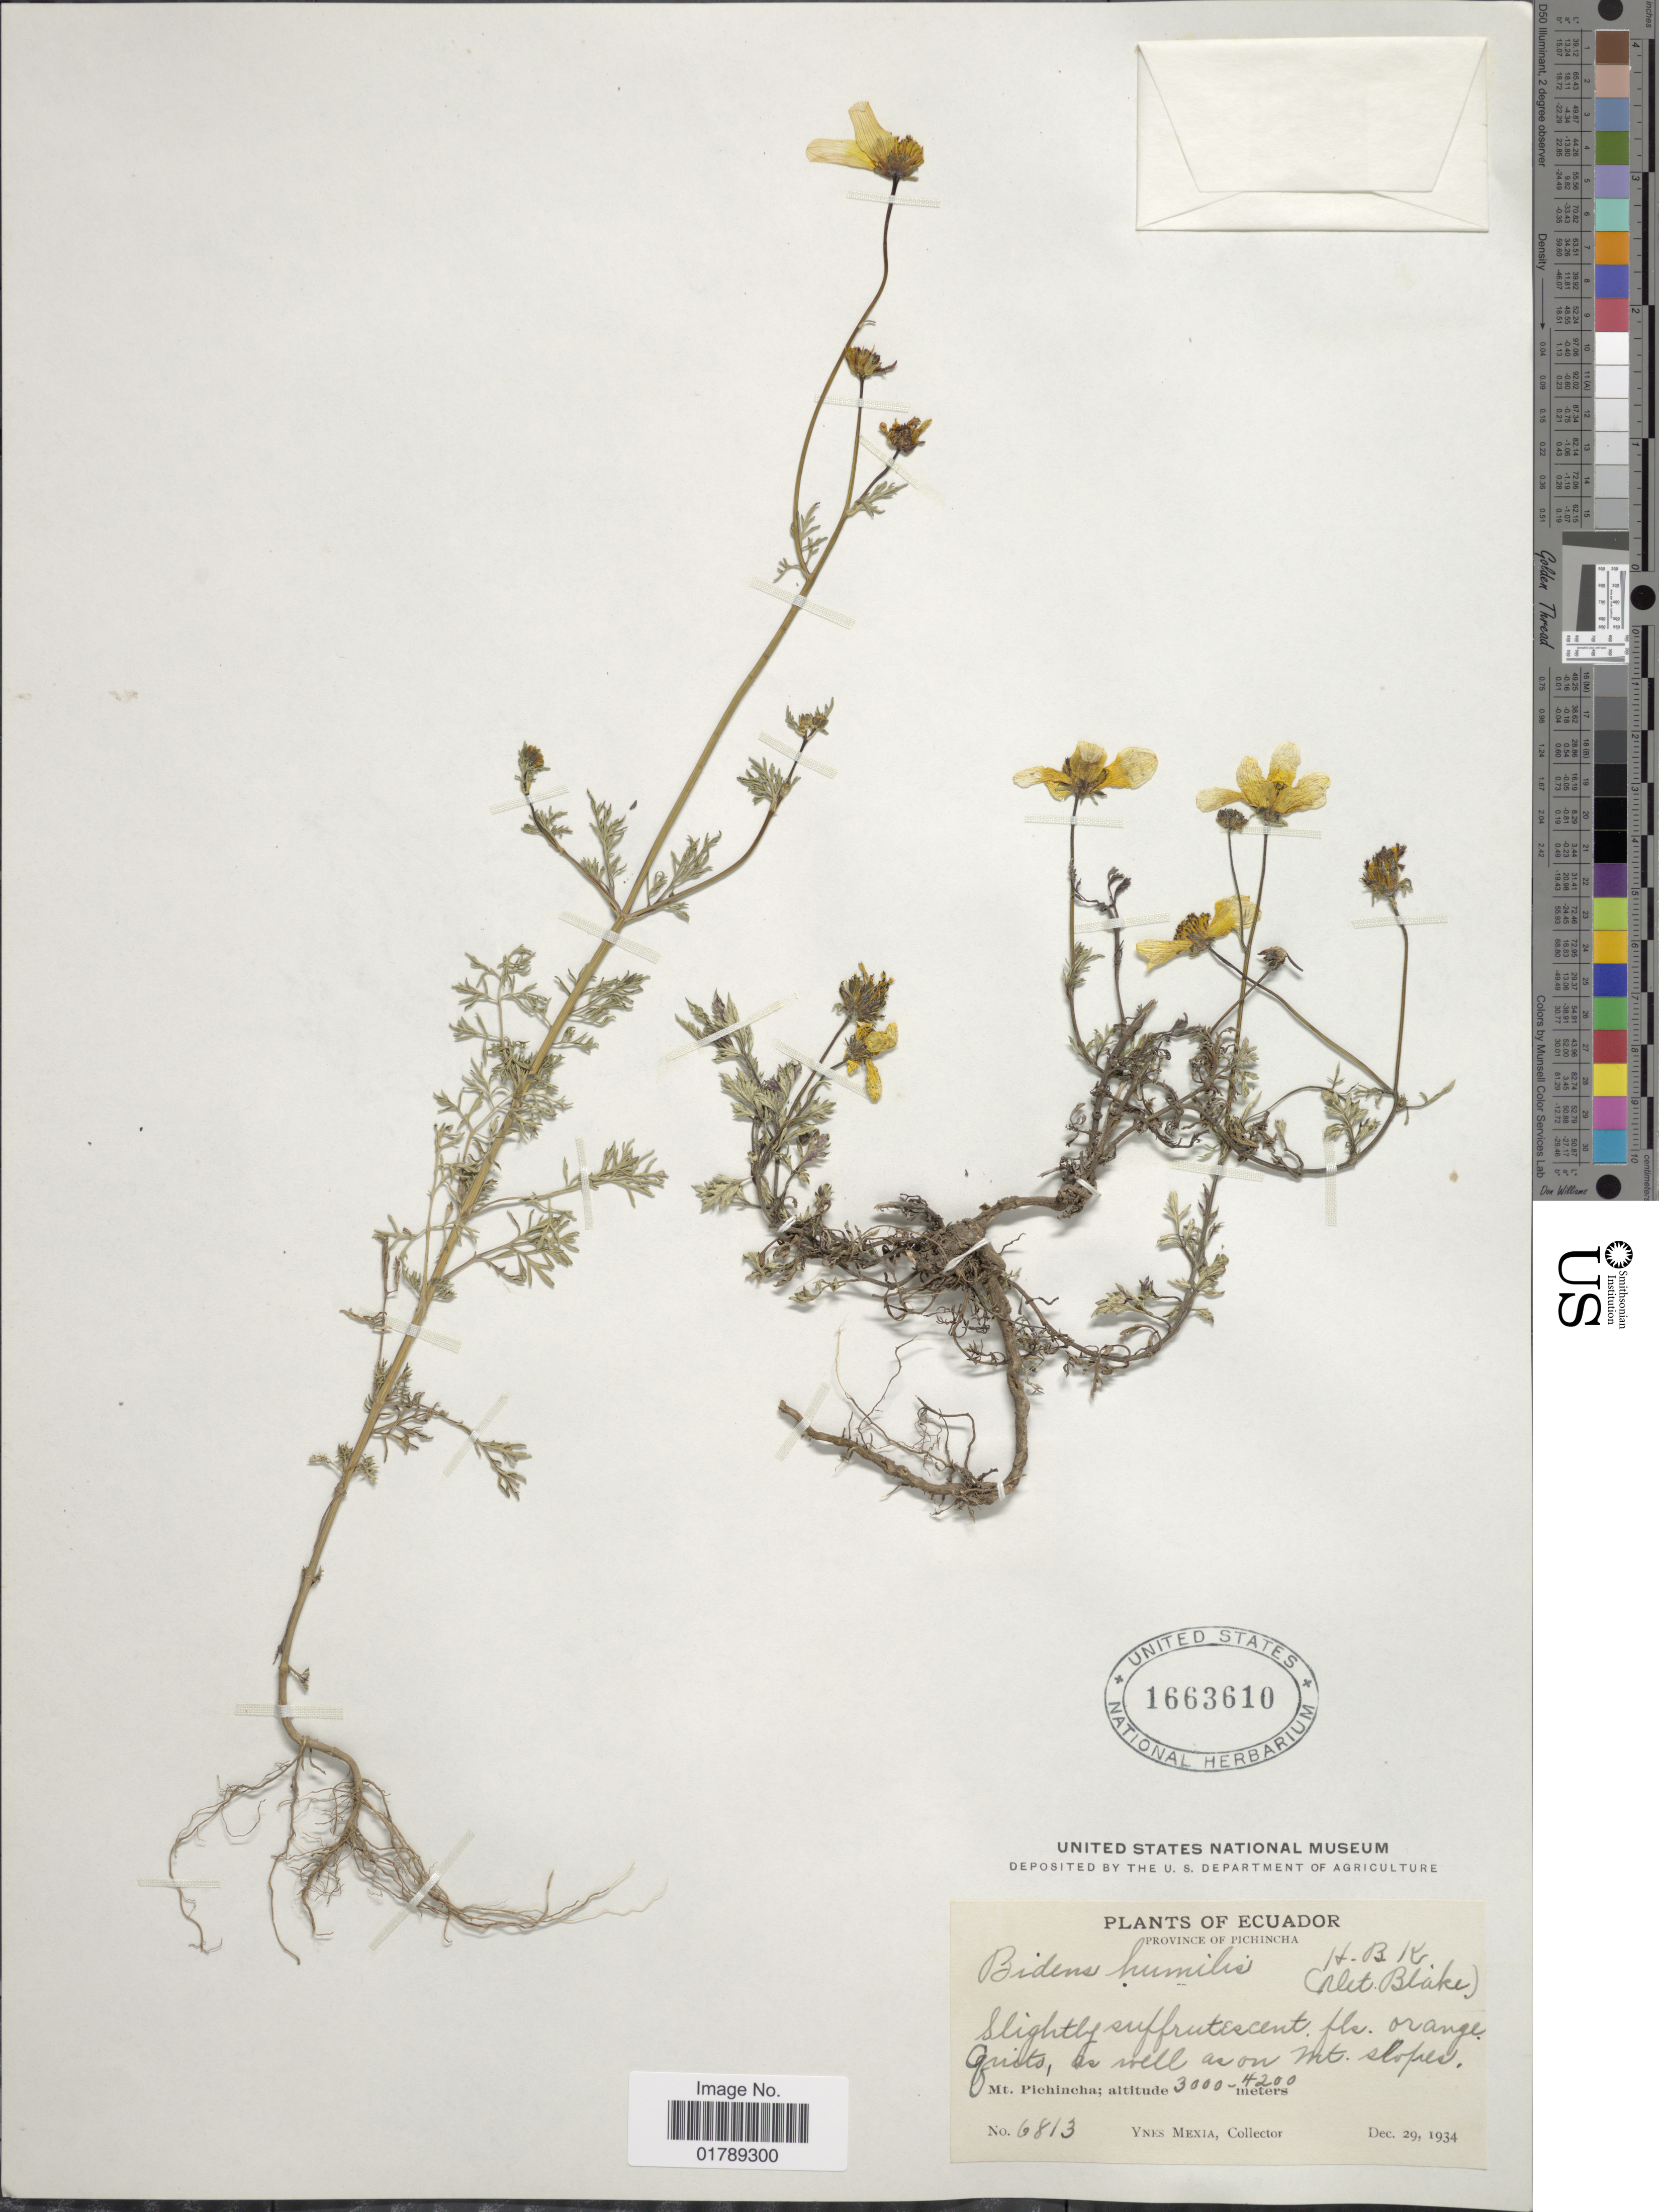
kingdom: Plantae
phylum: Tracheophyta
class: Magnoliopsida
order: Asterales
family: Asteraceae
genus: Bidens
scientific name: Bidens triplinervia var. macrantha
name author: (Wedd.) Sherff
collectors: Y. Mexia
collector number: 6813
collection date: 1934-12-29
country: Ecuador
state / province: Pichincha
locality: Mt. Pichincha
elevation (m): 3000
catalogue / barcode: US 1663610